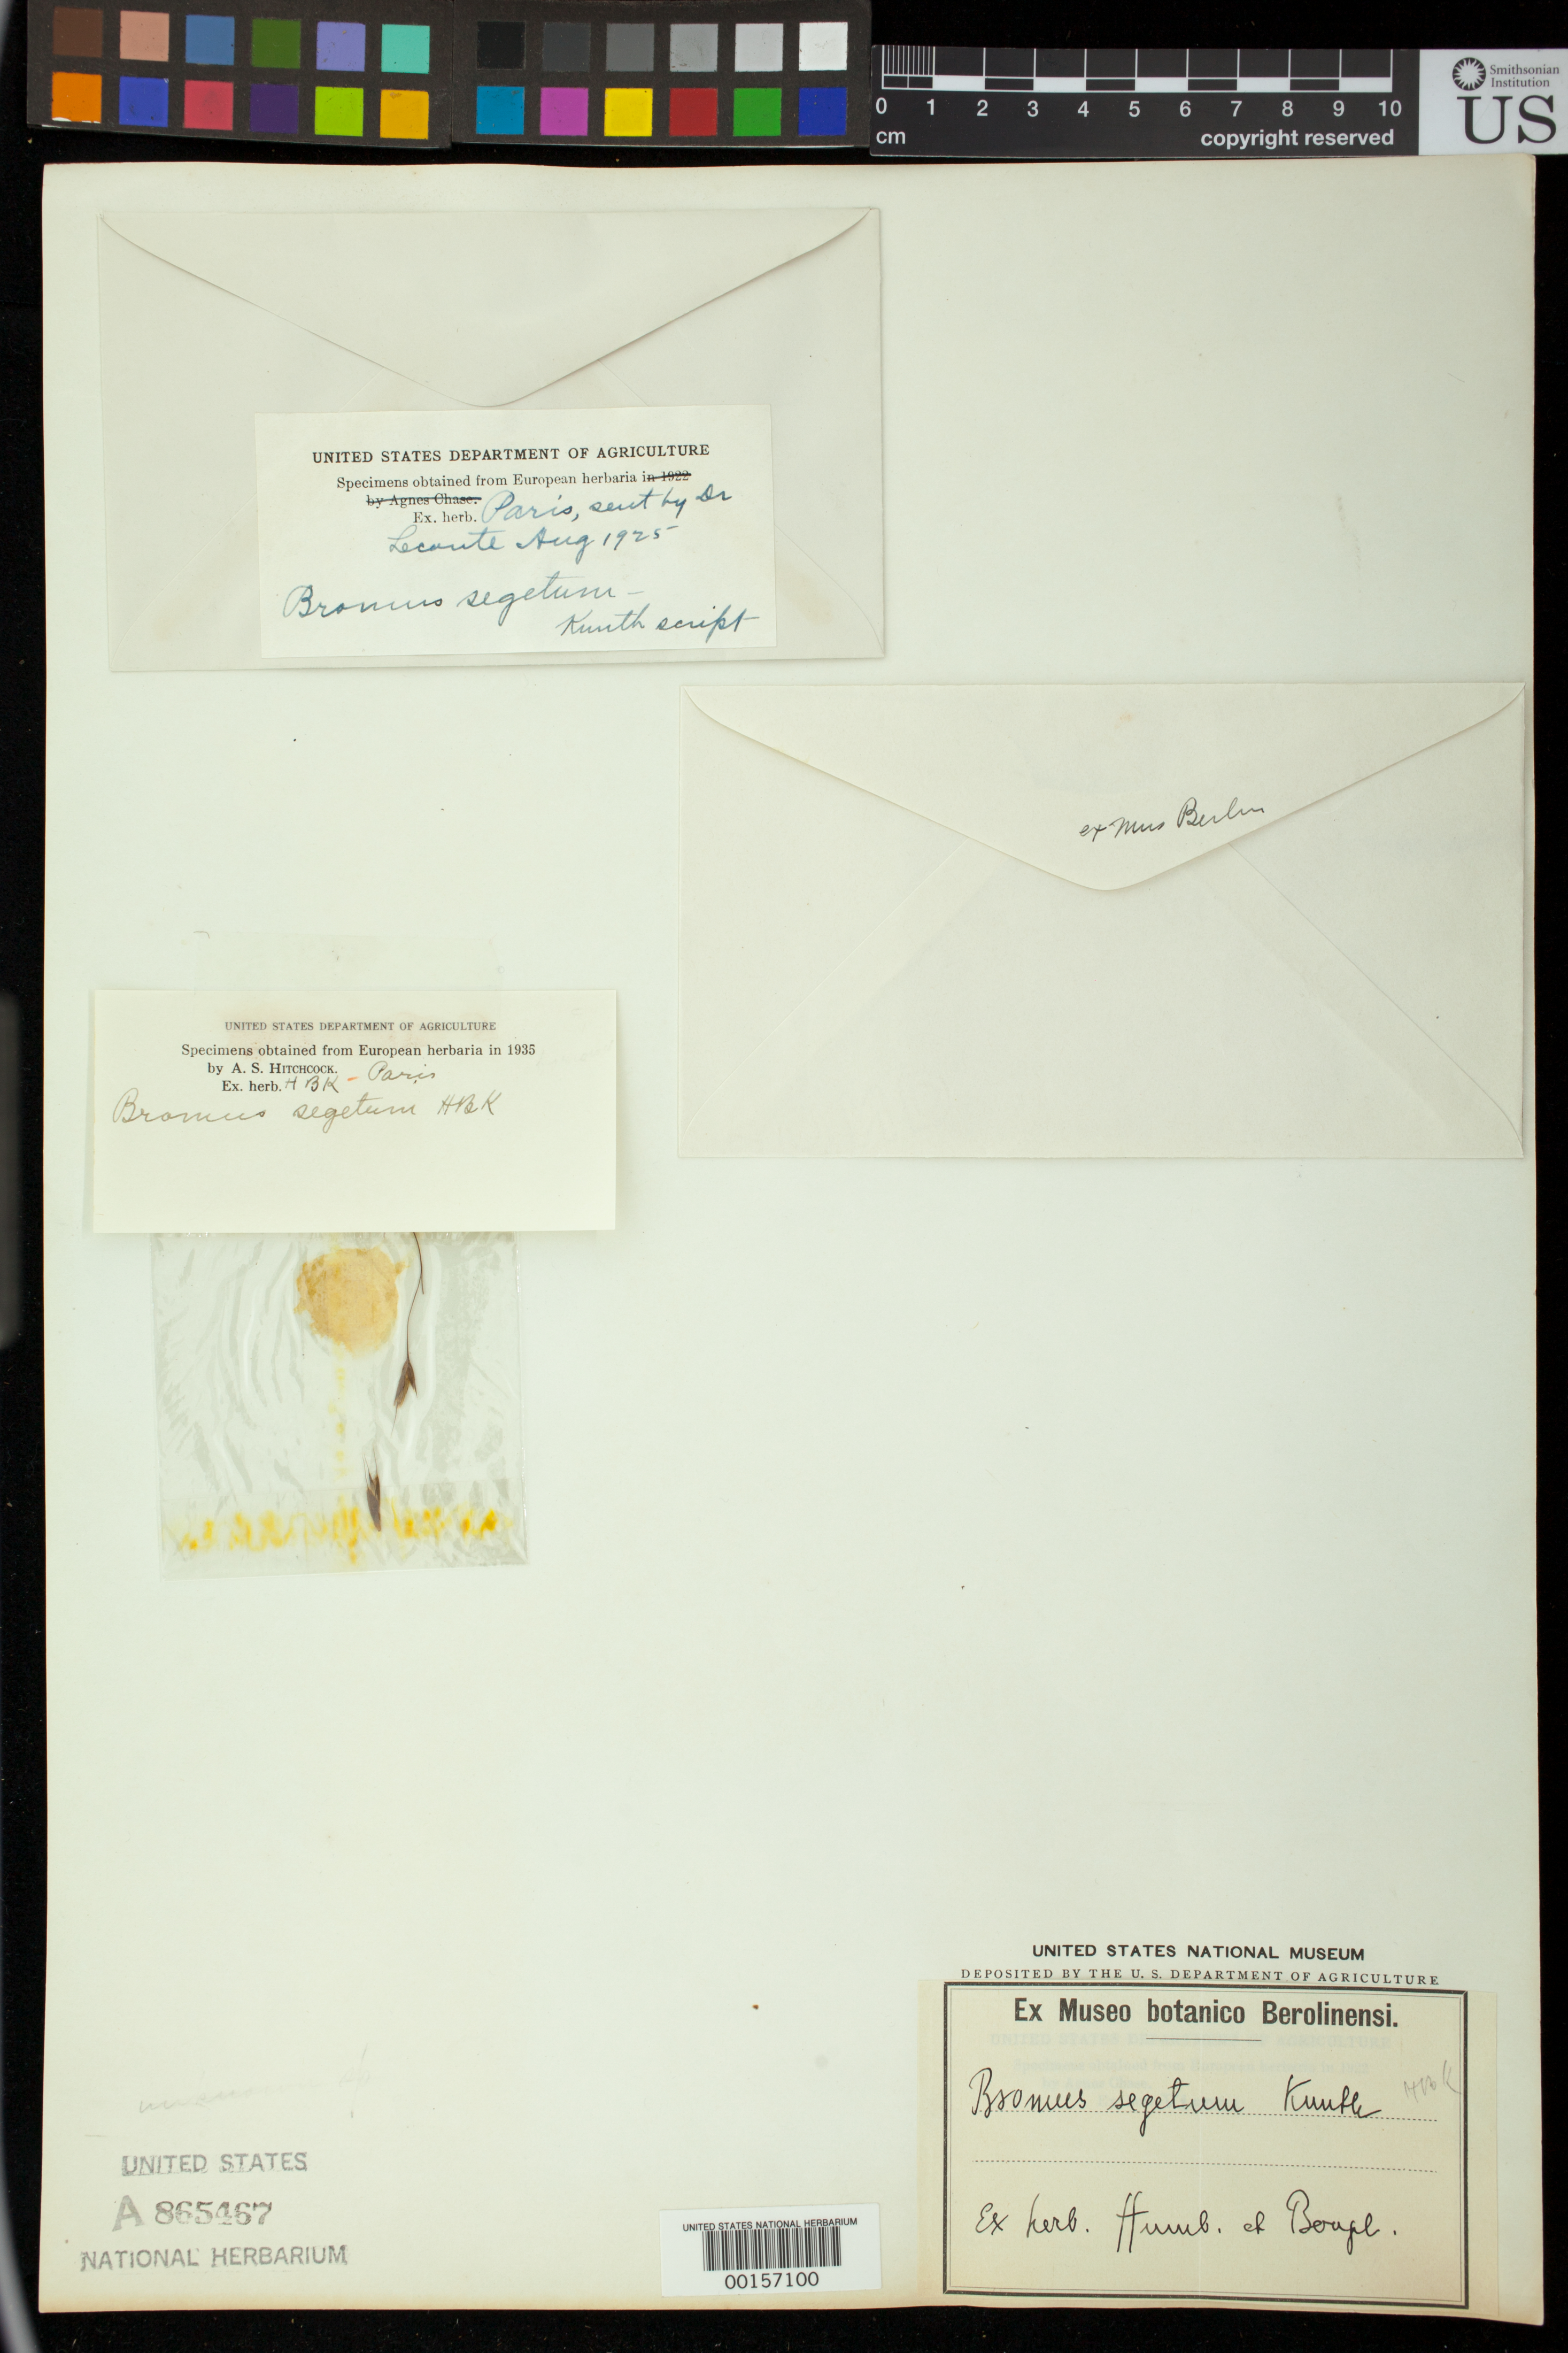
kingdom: Plantae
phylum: Tracheophyta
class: Liliopsida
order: Poales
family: Poaceae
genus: Bromus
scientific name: Bromus segetum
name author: Kunth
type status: Type Fragment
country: Ecuador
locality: Prope Lloa, in Cultis regni Quitensis, Villa de Ibarra et Chillo.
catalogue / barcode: US 865467A